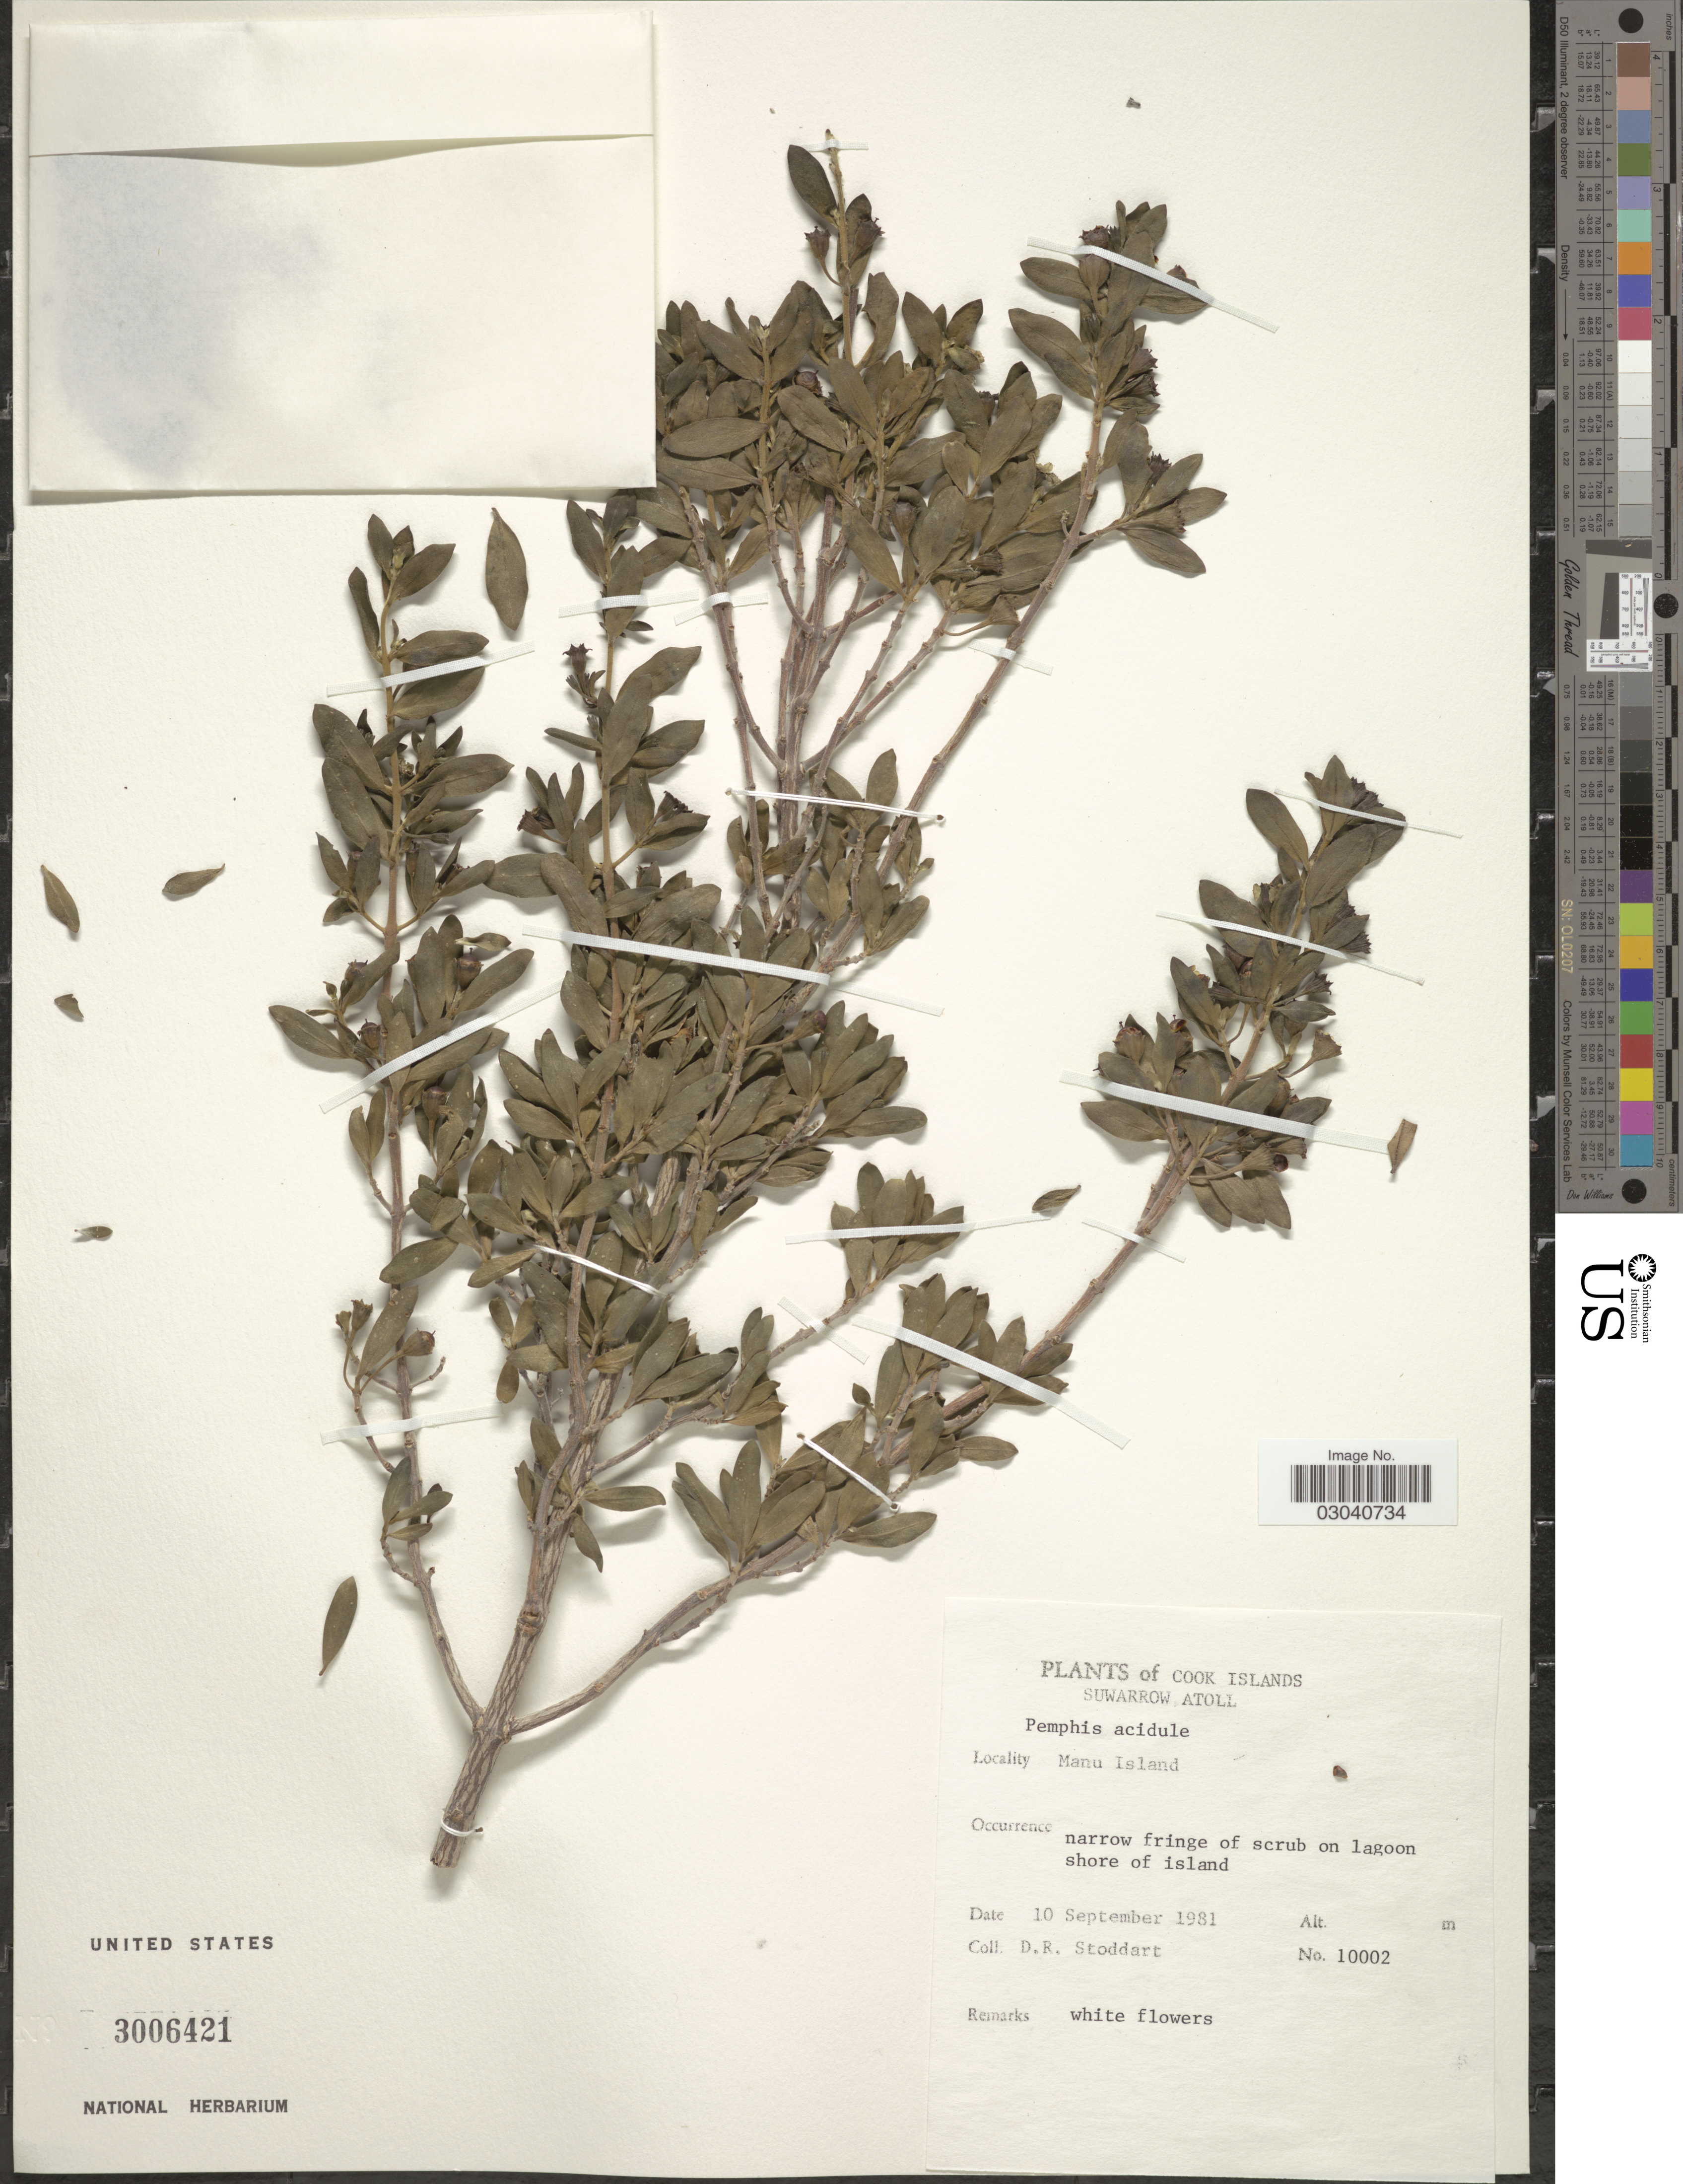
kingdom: Plantae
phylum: Tracheophyta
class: Magnoliopsida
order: Myrtales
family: Lythraceae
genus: Pemphis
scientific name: Pemphis acidula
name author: J.R. Forst. & G. Forst.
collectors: D. R. Stoddart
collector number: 10002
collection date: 1981-09-10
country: Cook Islands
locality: Suwarrow Atoll. Manu Island, narrow fringe of scrub on lagoon shore of island.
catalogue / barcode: US 3006421